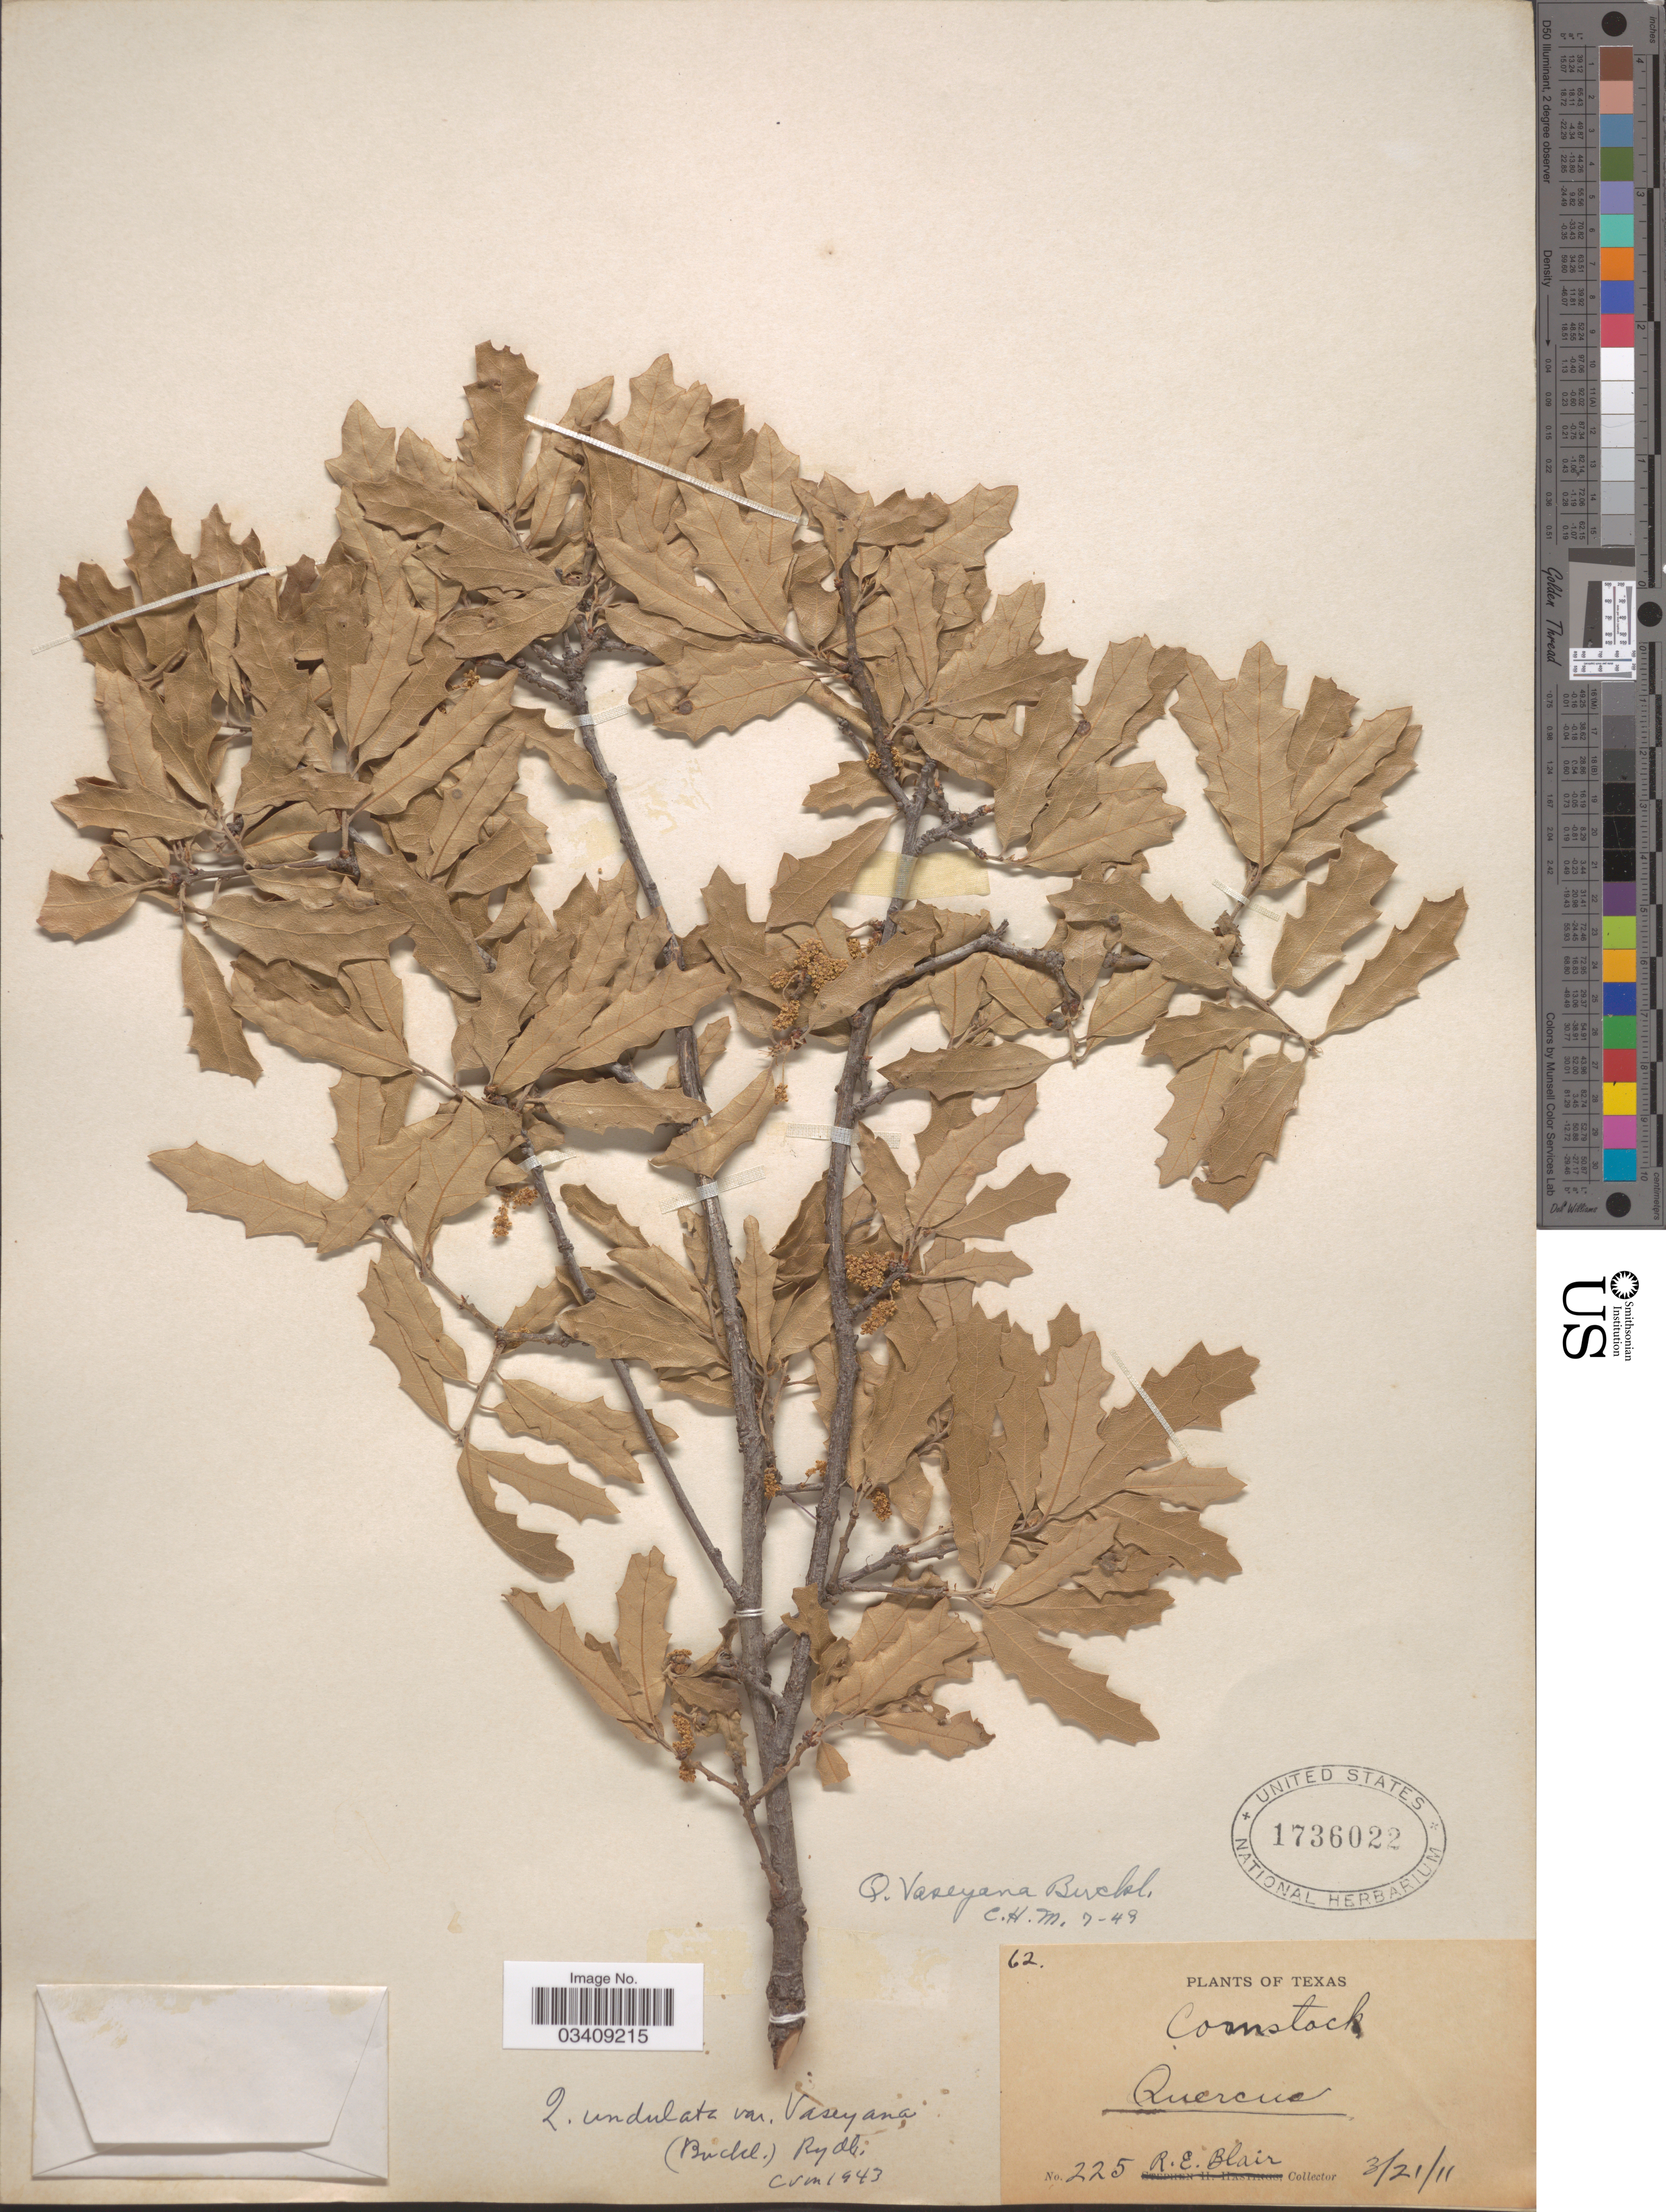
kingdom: Plantae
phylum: Tracheophyta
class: Magnoliopsida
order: Fagales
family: Fagaceae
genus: Quercus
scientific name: Quercus undulata var. vaseyana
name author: (Buckley) Rydb.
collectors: R. Blair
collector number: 225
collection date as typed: Transcribed d/m/y: 21/3/11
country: United States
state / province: Texas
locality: Comstock.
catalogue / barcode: US 1736022